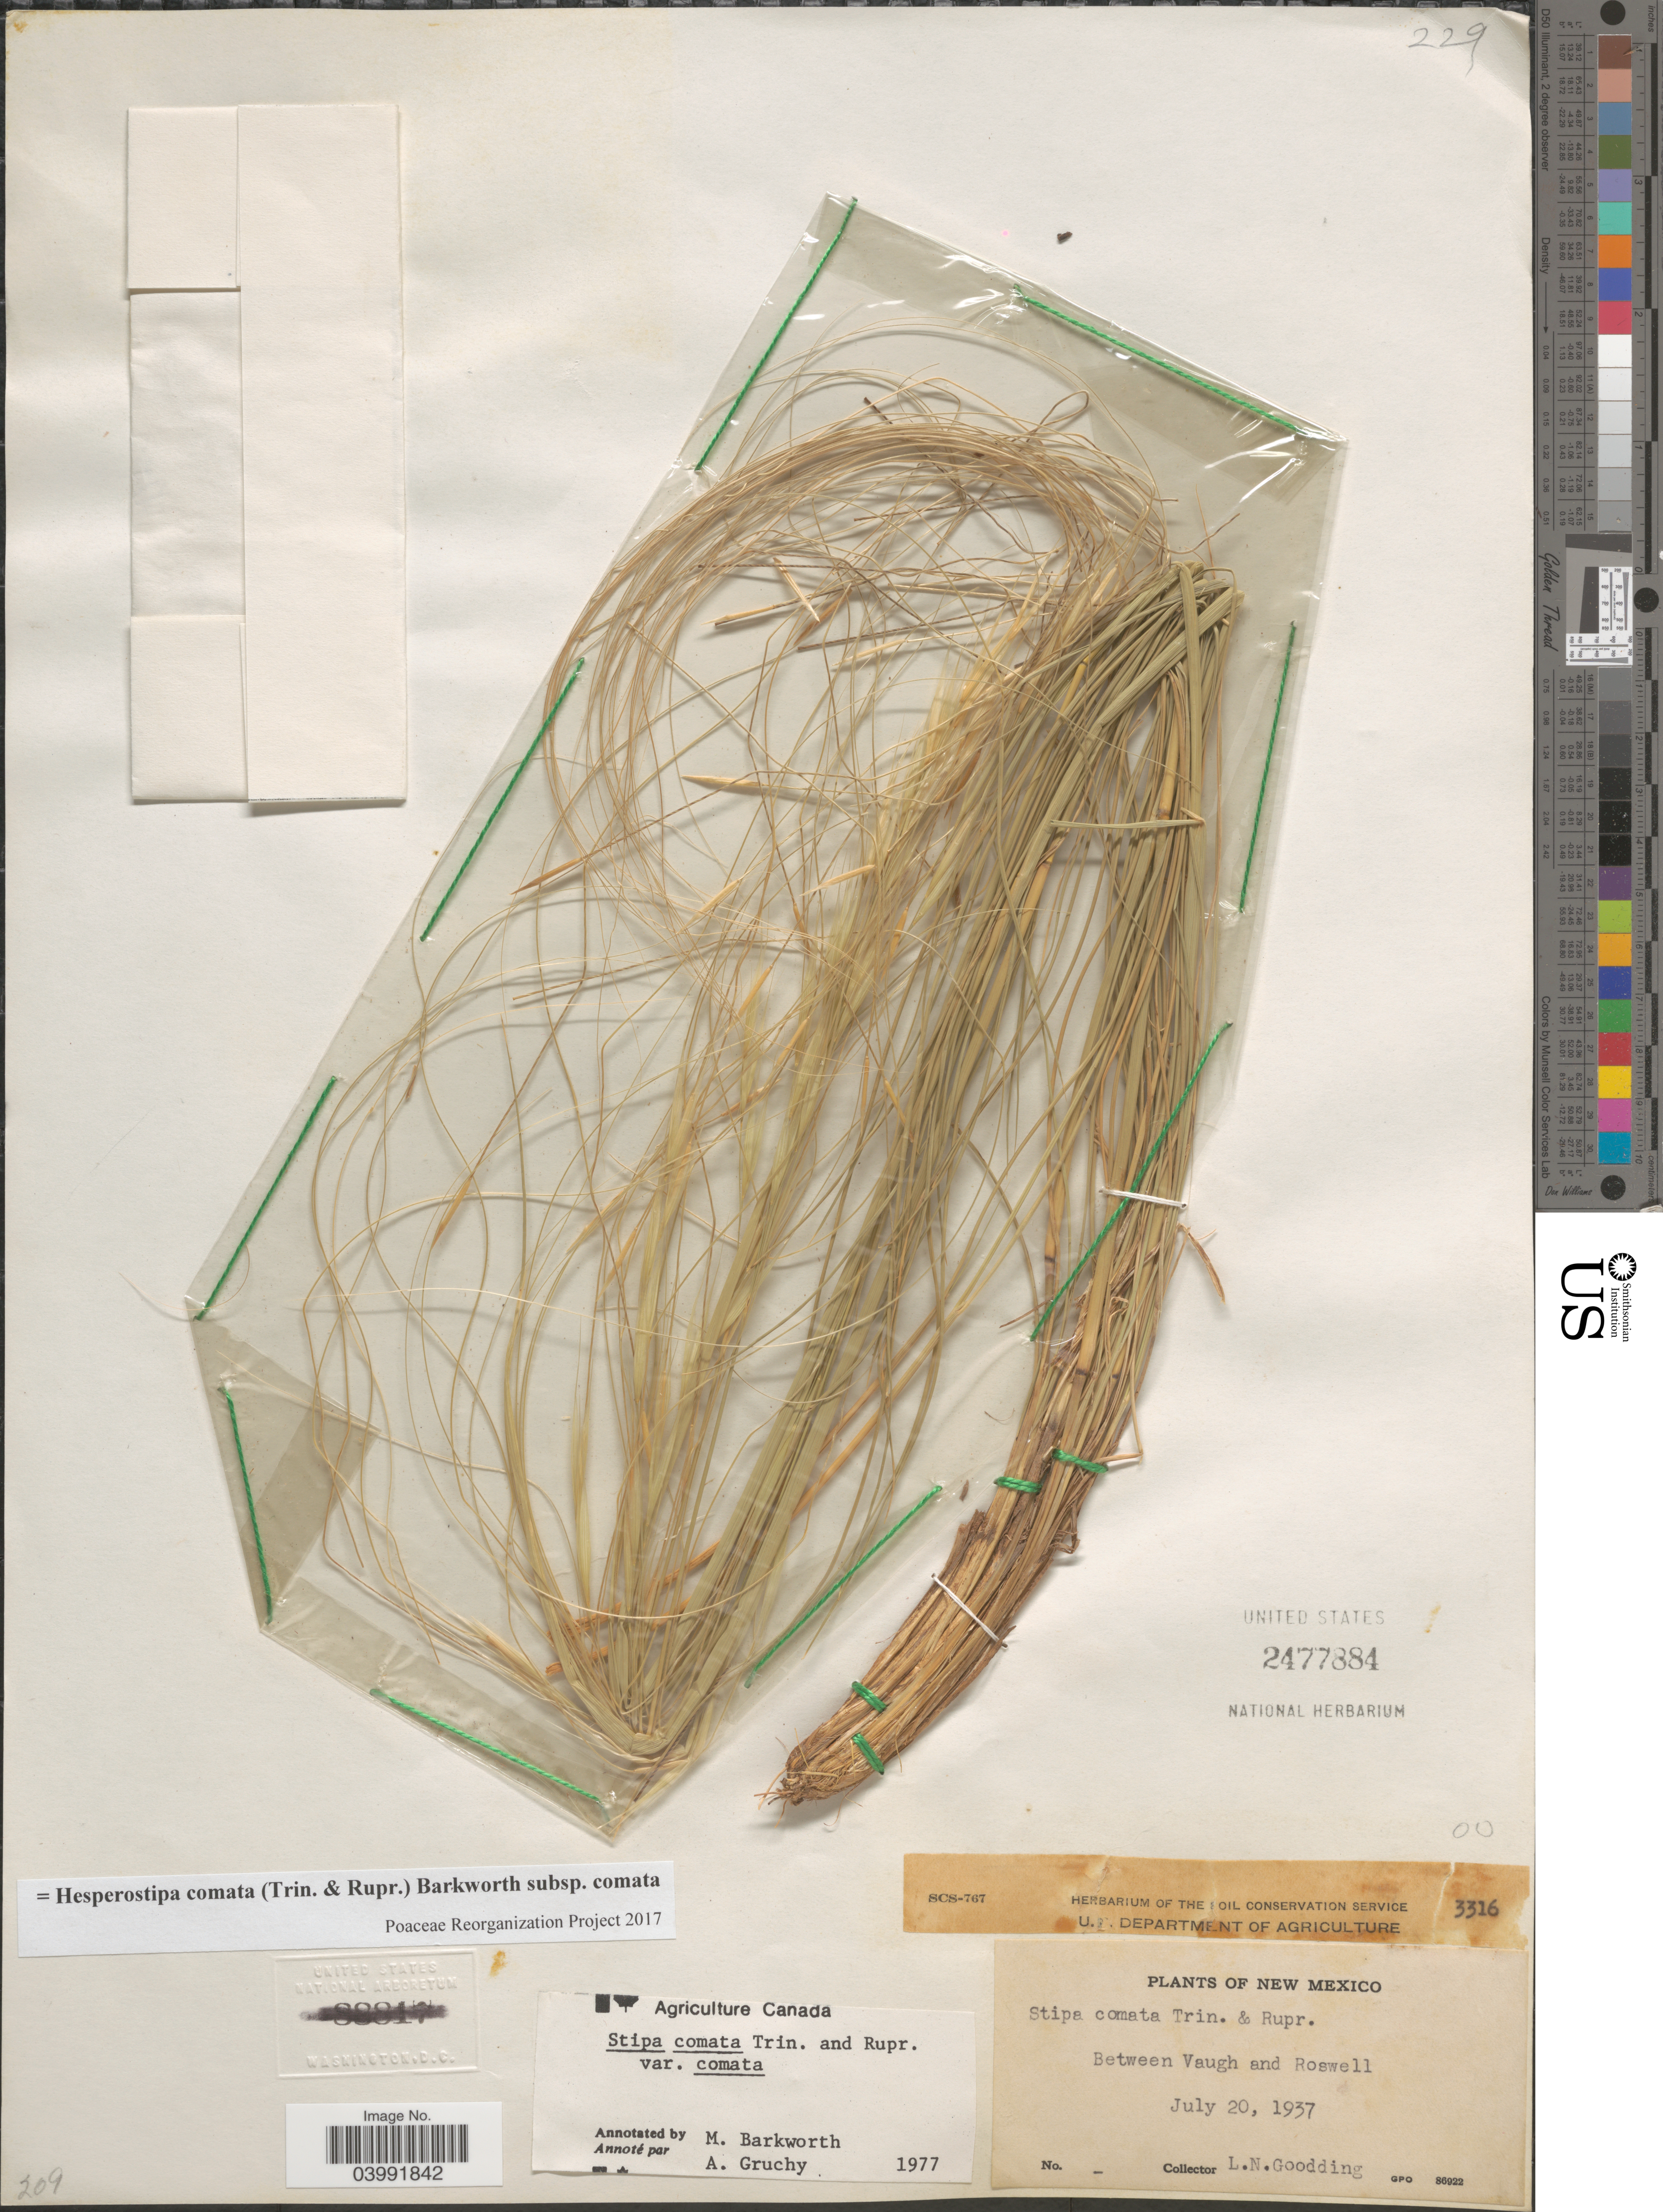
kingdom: Plantae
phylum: Tracheophyta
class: Liliopsida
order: Poales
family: Poaceae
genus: Hesperostipa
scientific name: Hesperostipa comata subsp. comata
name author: (Trin. & Rupr.) Barkworth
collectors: L. N. Goodding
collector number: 3316?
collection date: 1937-07-20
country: United States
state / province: New Mexico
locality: Between Vaugh and Roswell.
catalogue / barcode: US 2477884